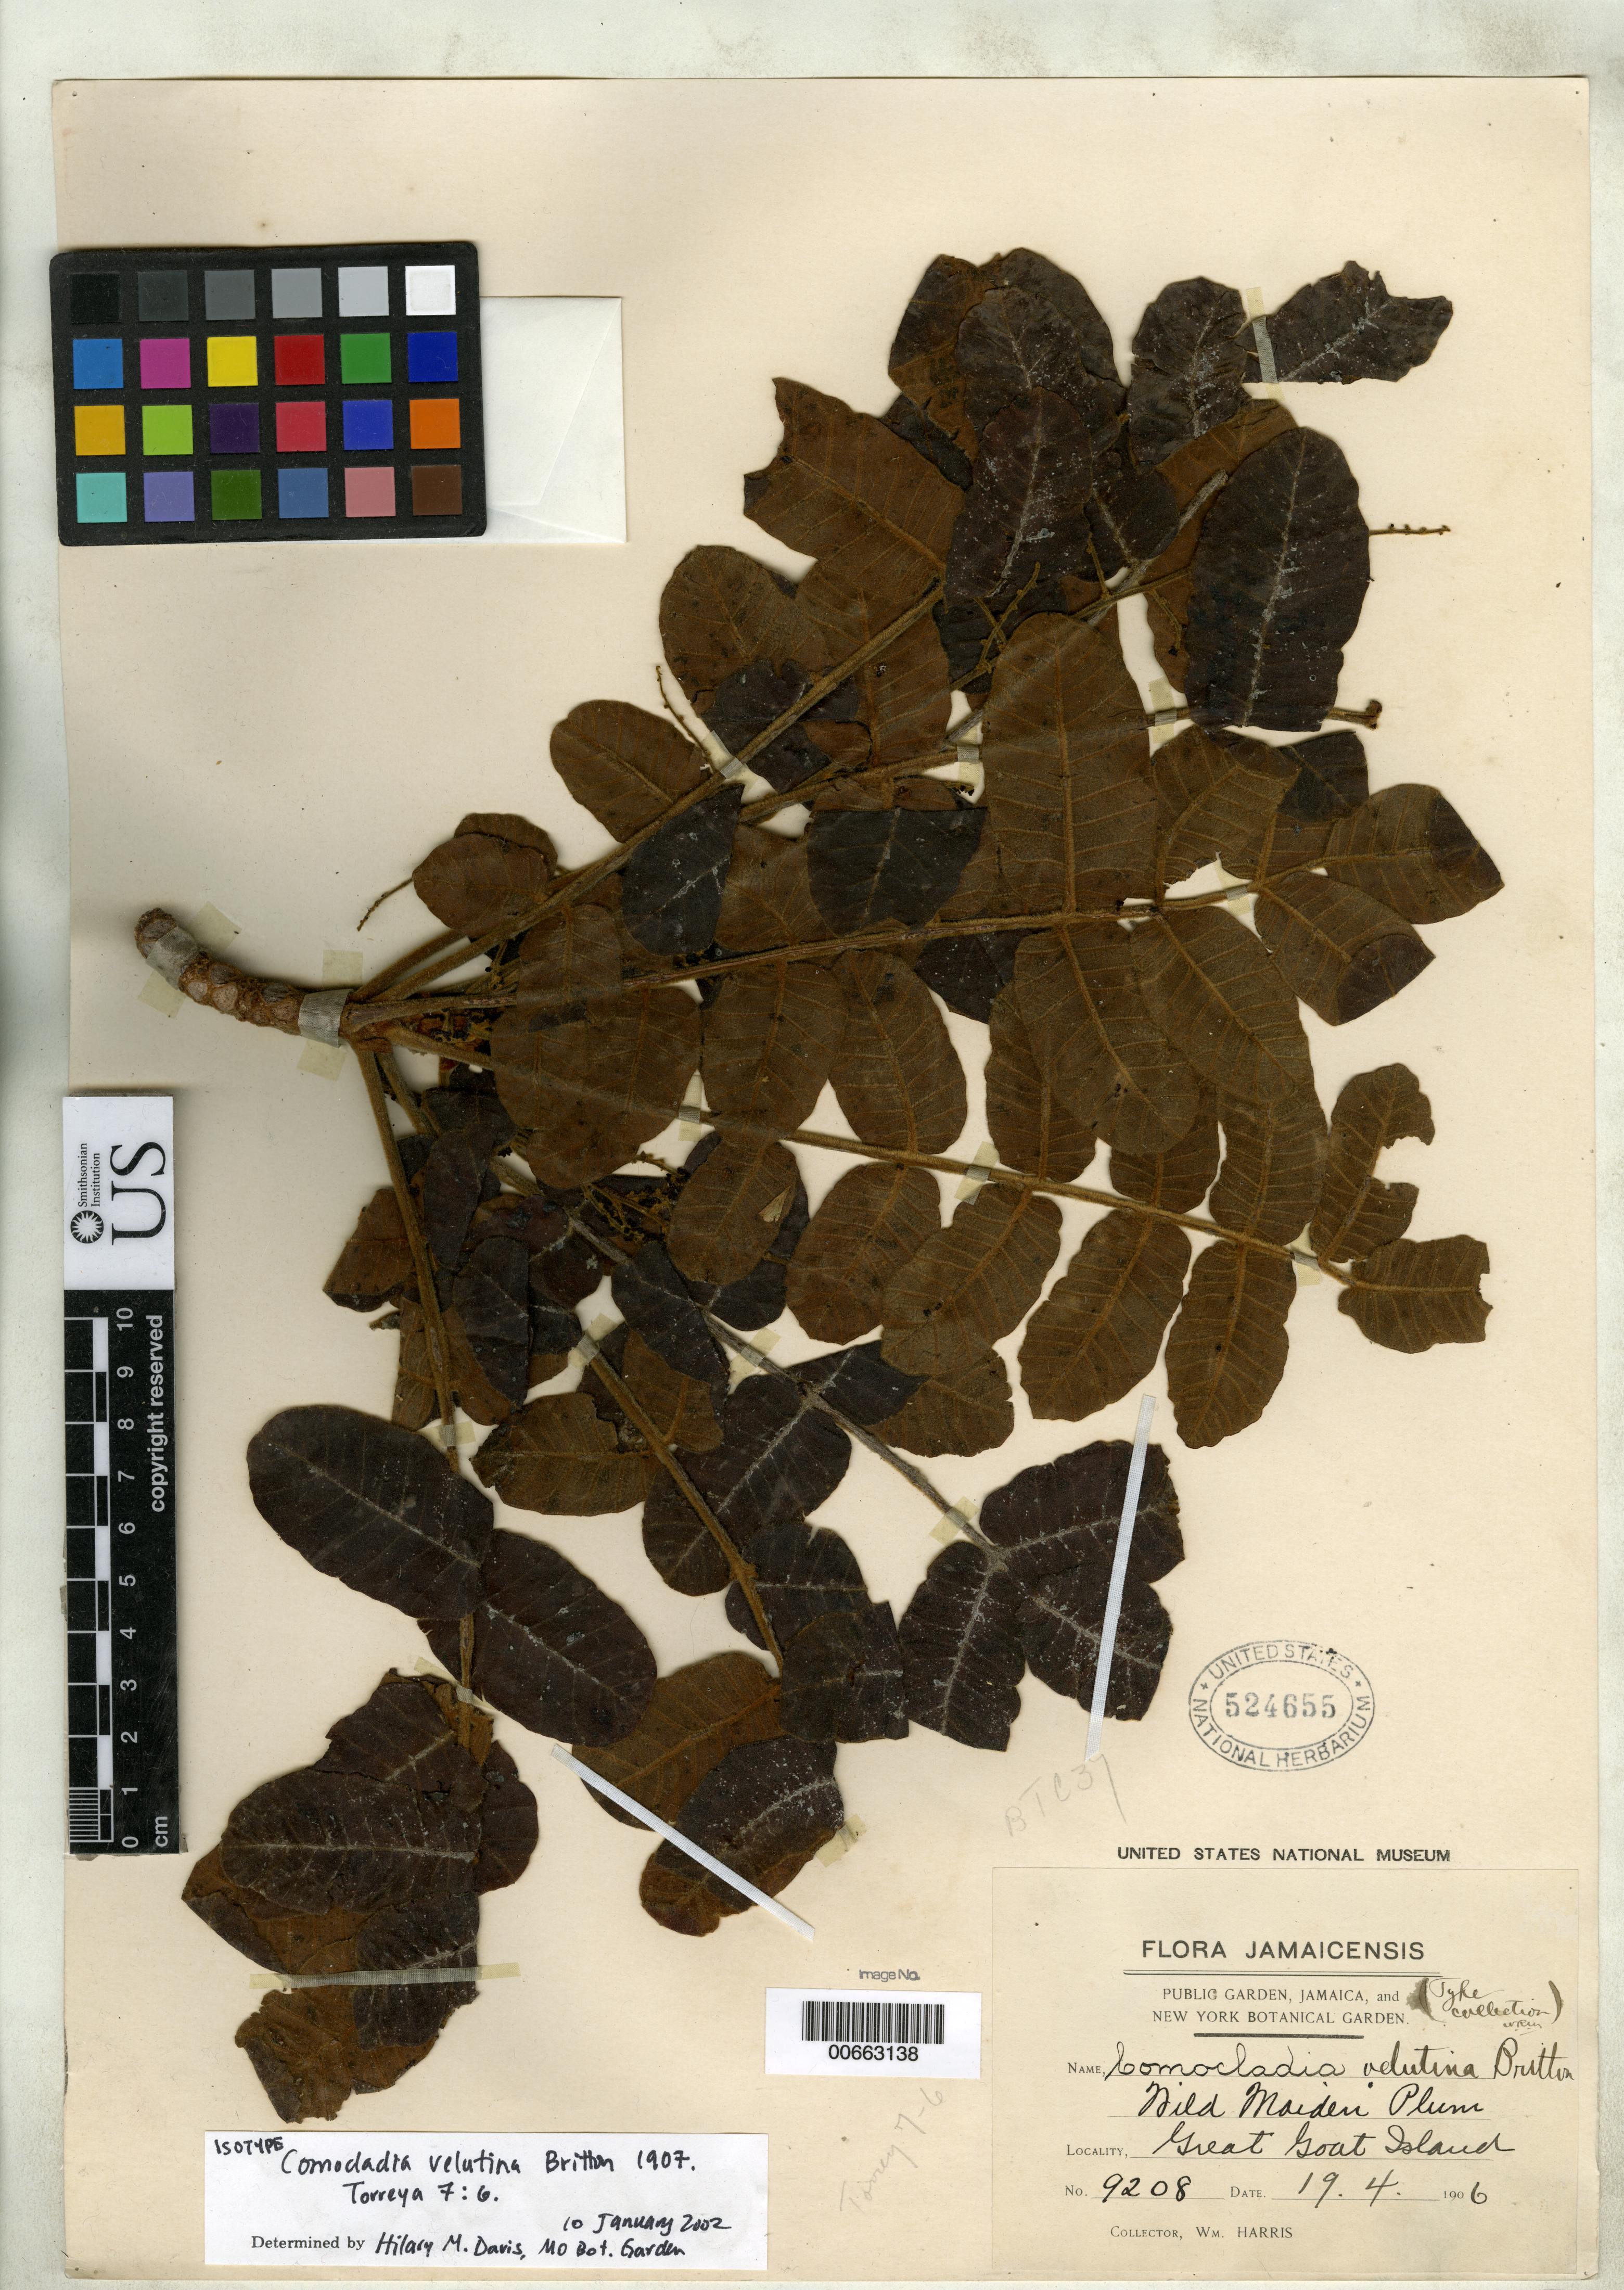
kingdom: Plantae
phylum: Tracheophyta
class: Magnoliopsida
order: Sapindales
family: Anacardiaceae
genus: Comocladia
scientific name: Comocladia velutina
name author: Britton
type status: Isotype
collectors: W. H. Harris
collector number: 9208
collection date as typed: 19 Apr 1906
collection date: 1906-04-19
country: Jamaica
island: Great Goat Island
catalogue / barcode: US 524655